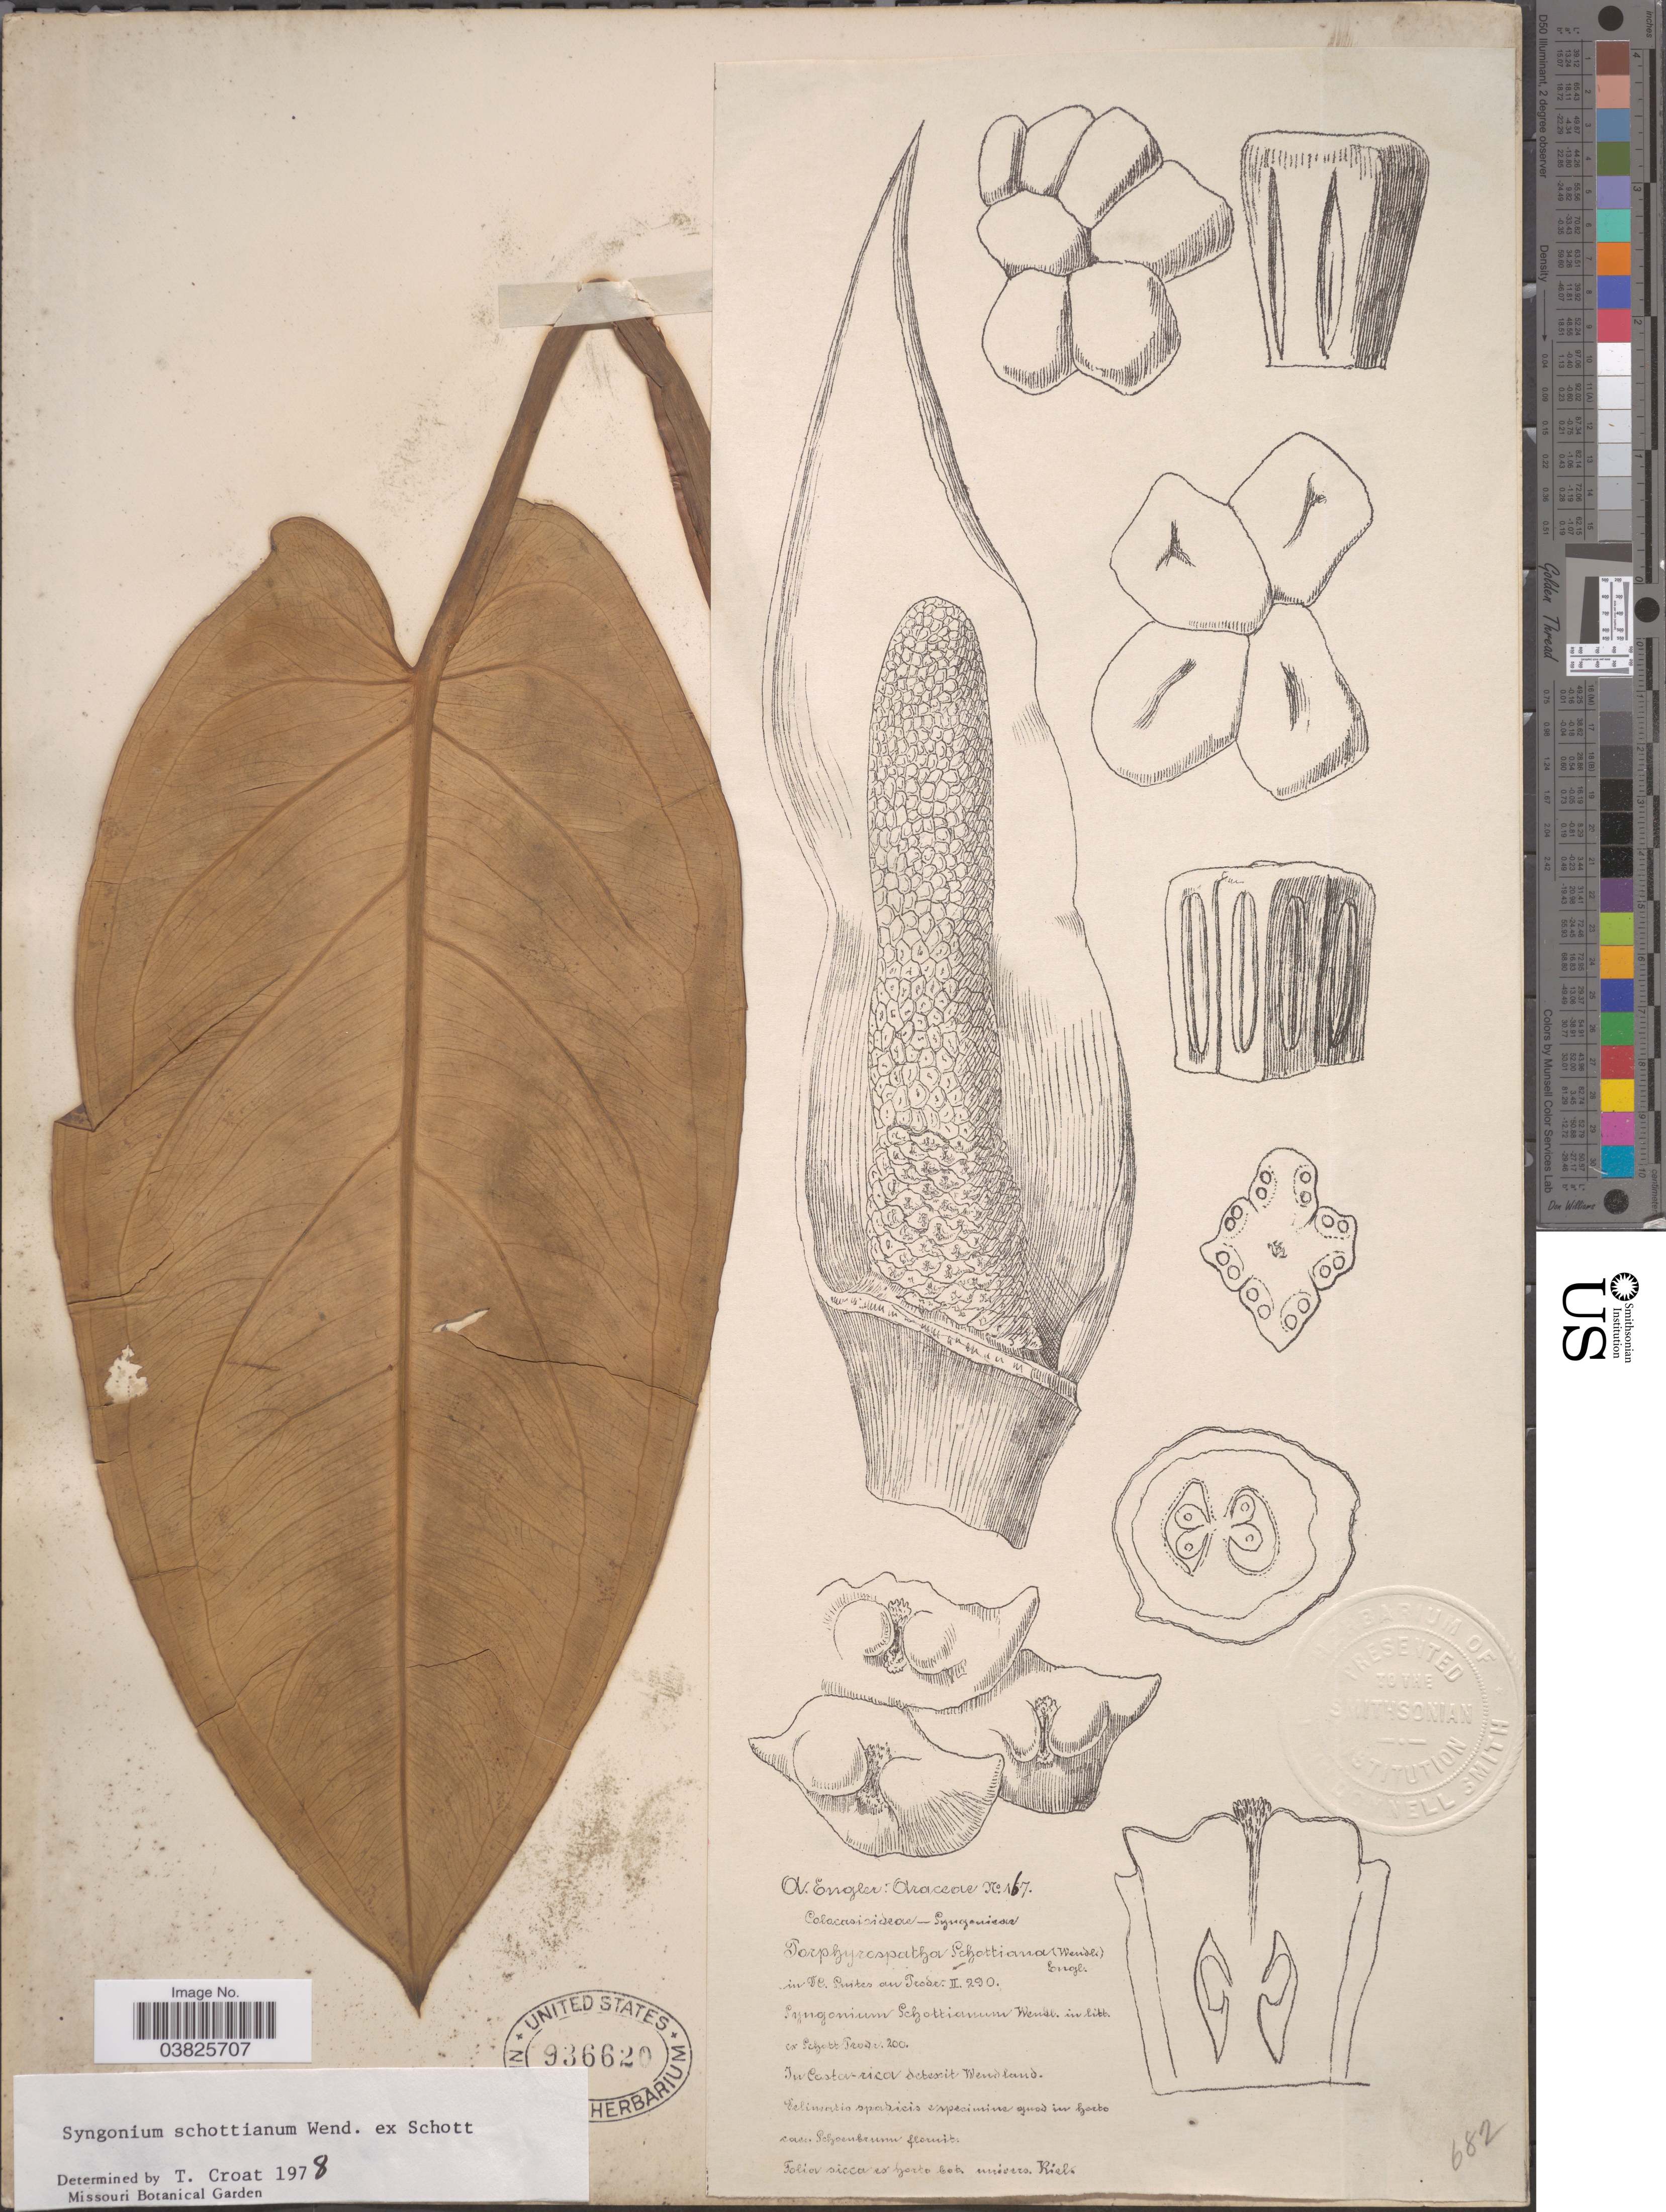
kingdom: Plantae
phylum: Tracheophyta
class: Liliopsida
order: Alismatales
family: Araceae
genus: Syngonium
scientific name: Syngonium schottianum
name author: H. Wendl. ex Schott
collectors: A. Engler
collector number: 167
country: Costa Rica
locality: In Costa-Rica detexit Wendland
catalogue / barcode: US 936620